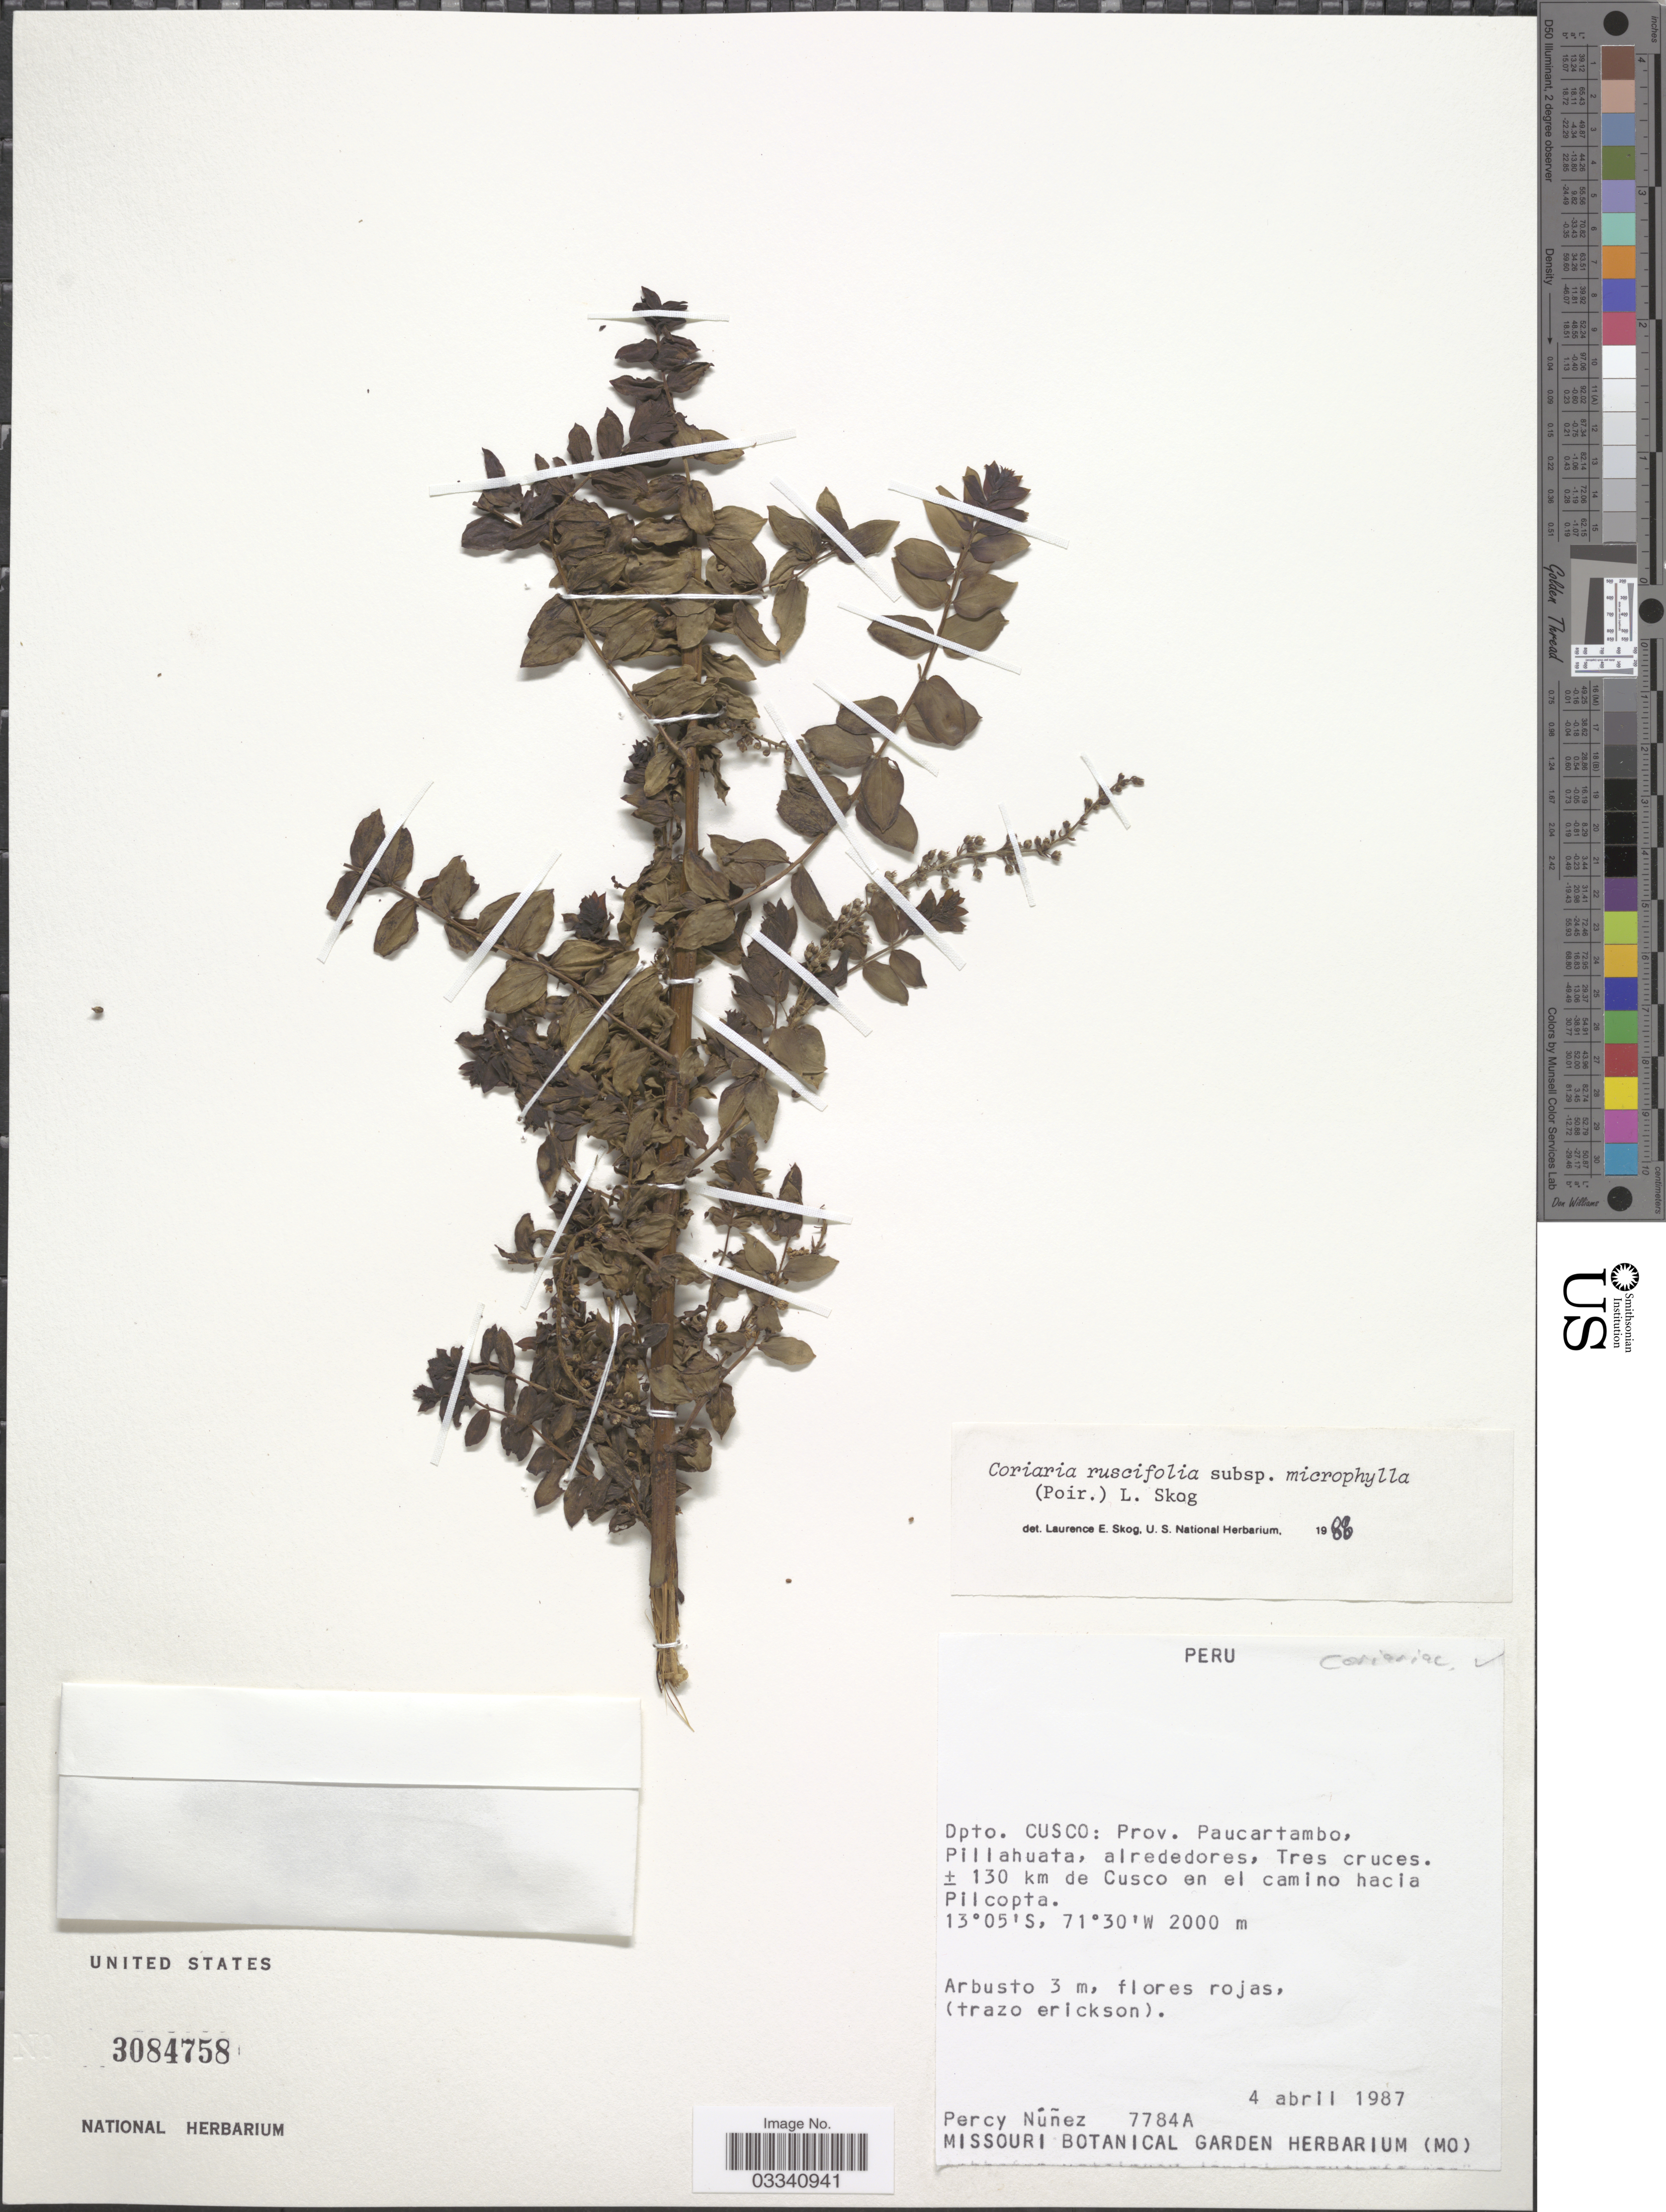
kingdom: Plantae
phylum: Tracheophyta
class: Magnoliopsida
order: Cucurbitales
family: Coriariaceae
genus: Coriaria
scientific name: Coriaria ruscifolia subsp. microphylla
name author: (Poir.) L.E. Skog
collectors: P. Nuñez V.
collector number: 7784A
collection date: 1987-04-04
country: Peru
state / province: Cusco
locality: Dpto. Cusco: Prov. Paucartambo, Pillahuata, alrededores, Tres cruces. ± 130 km de Cusco en el camino hacia Pilcopta.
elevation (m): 2000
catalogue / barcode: US 3084758